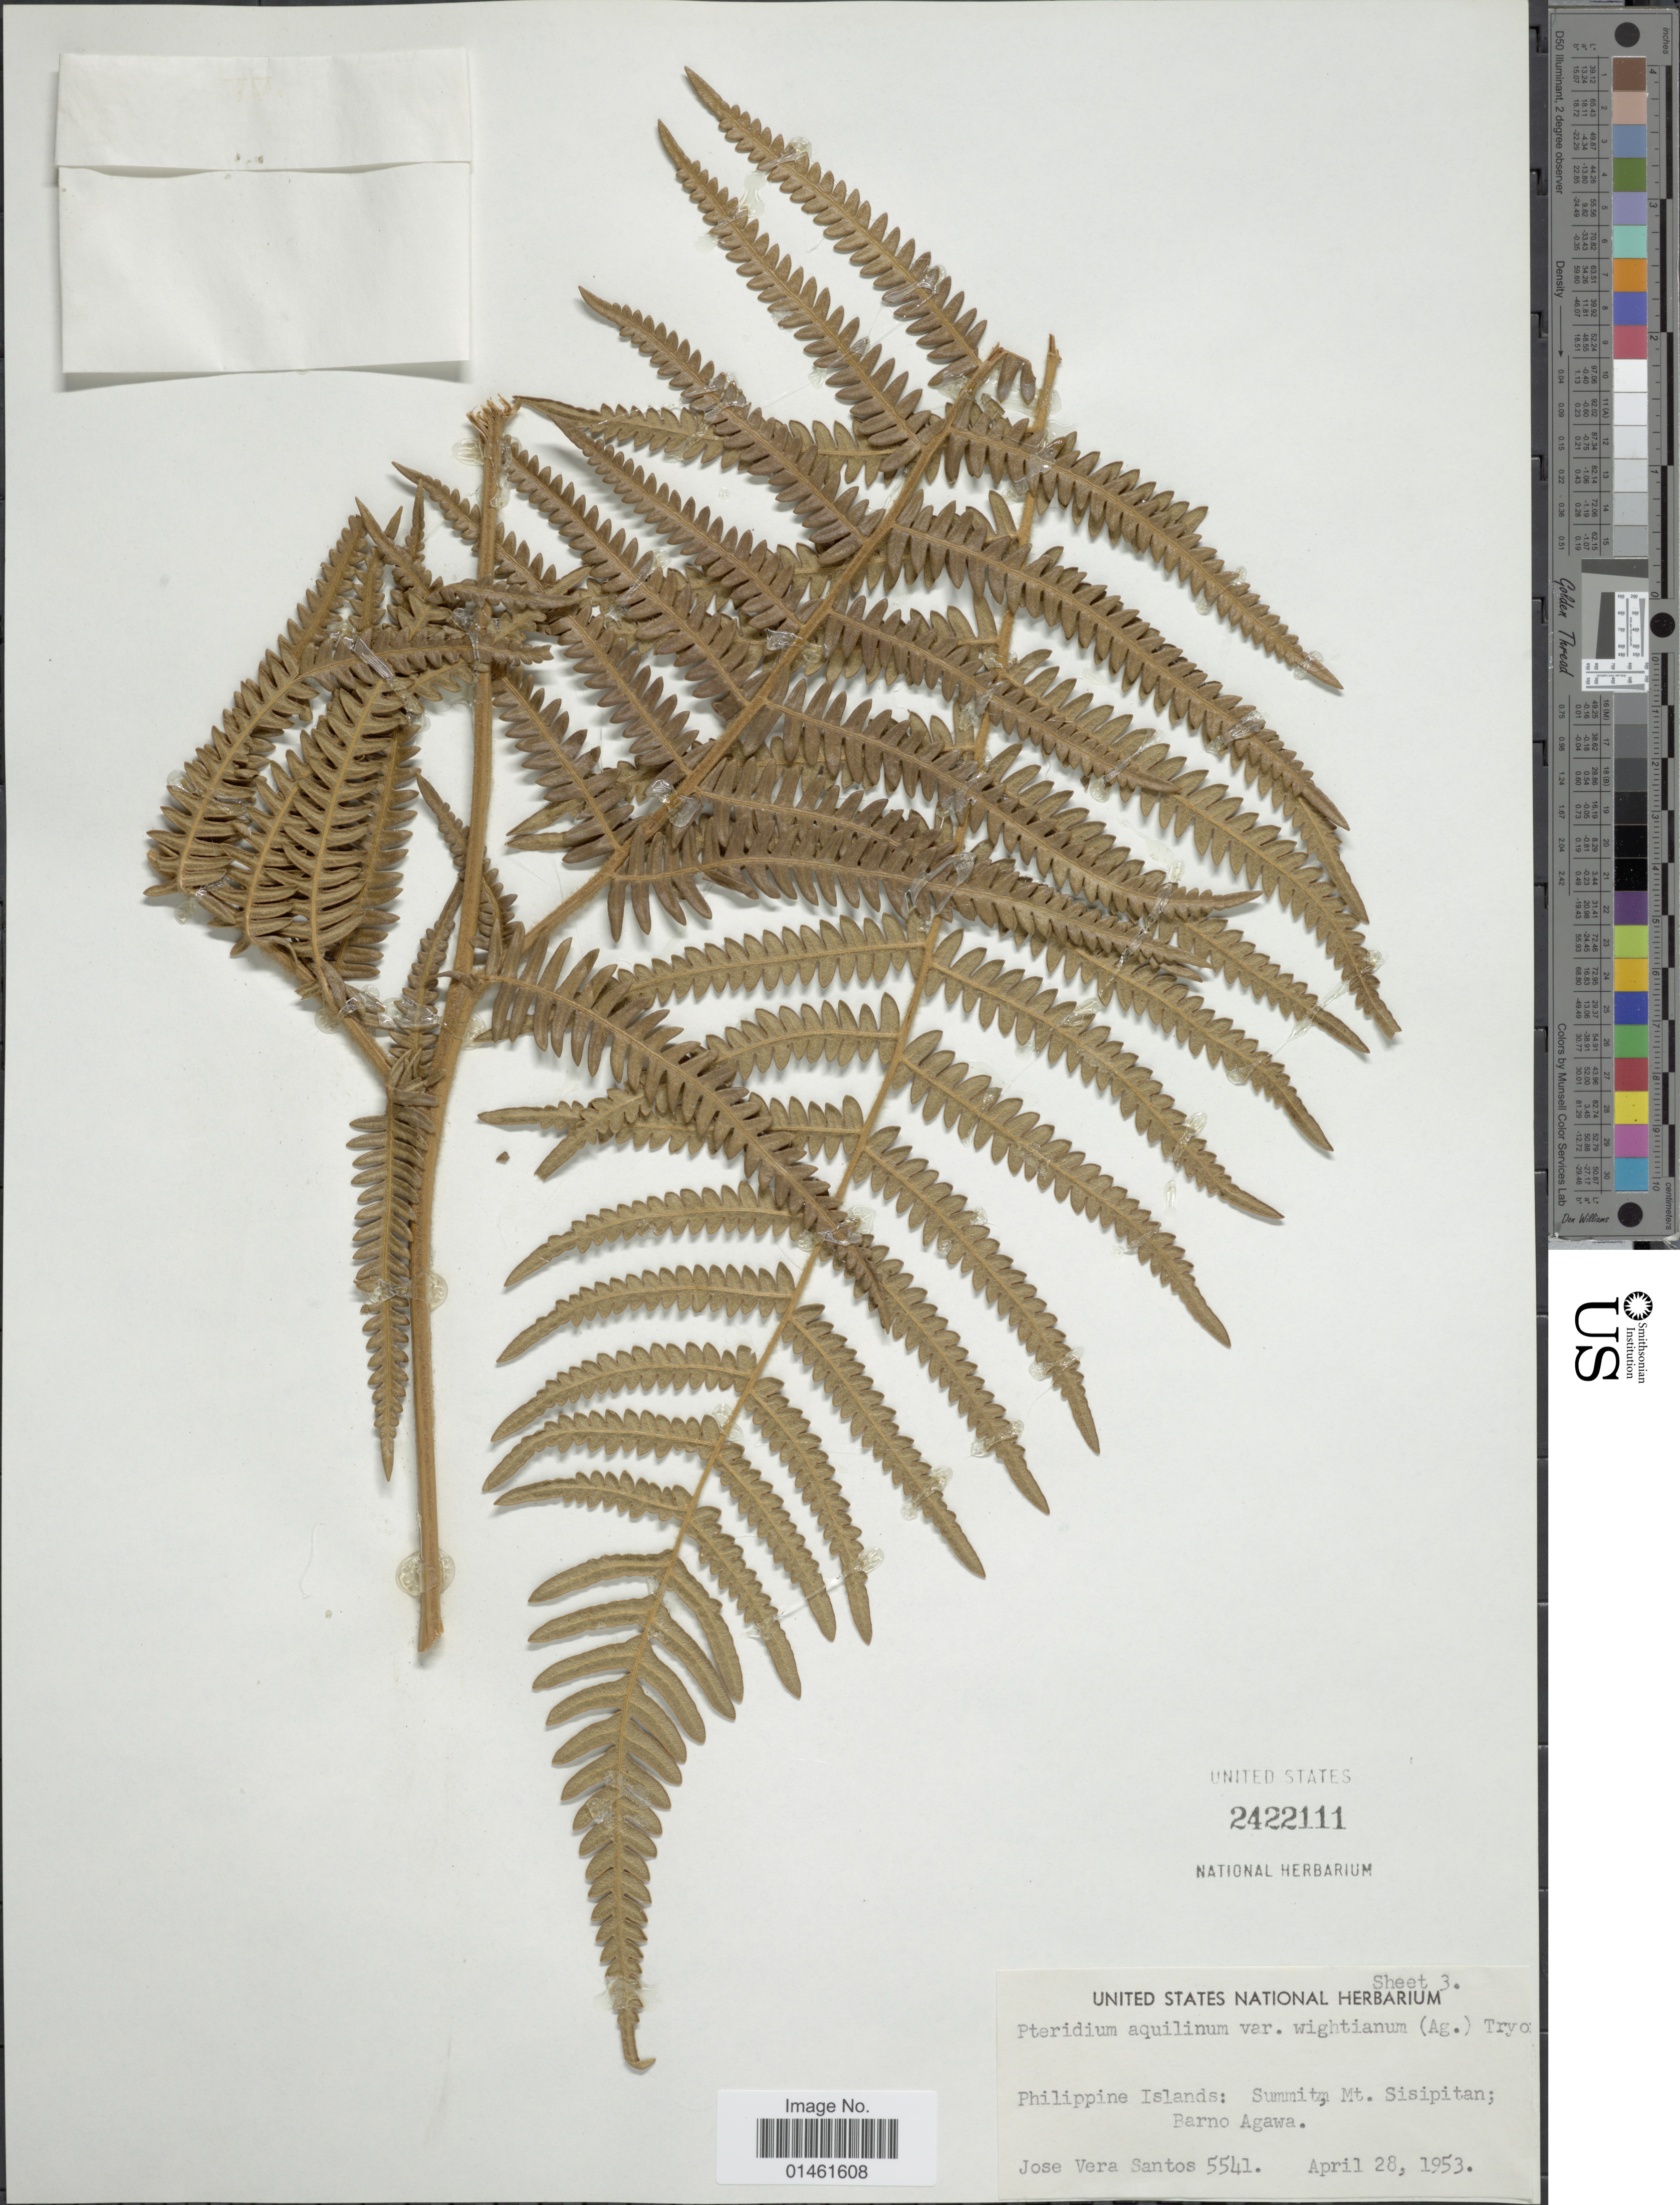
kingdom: Plantae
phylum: Tracheophyta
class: Polypodiopsida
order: Polypodiales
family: Dennstaedtiaceae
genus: Pteridium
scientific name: Pteridium aquilinum var. wightianum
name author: (J. Agardh) R.M. Tryon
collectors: J. V. Santos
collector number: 5541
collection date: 1953-04-28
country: Philippines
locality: Philippine Islands: Summit, Mt. Sisipitan, Barno Agawa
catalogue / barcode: US 2422111